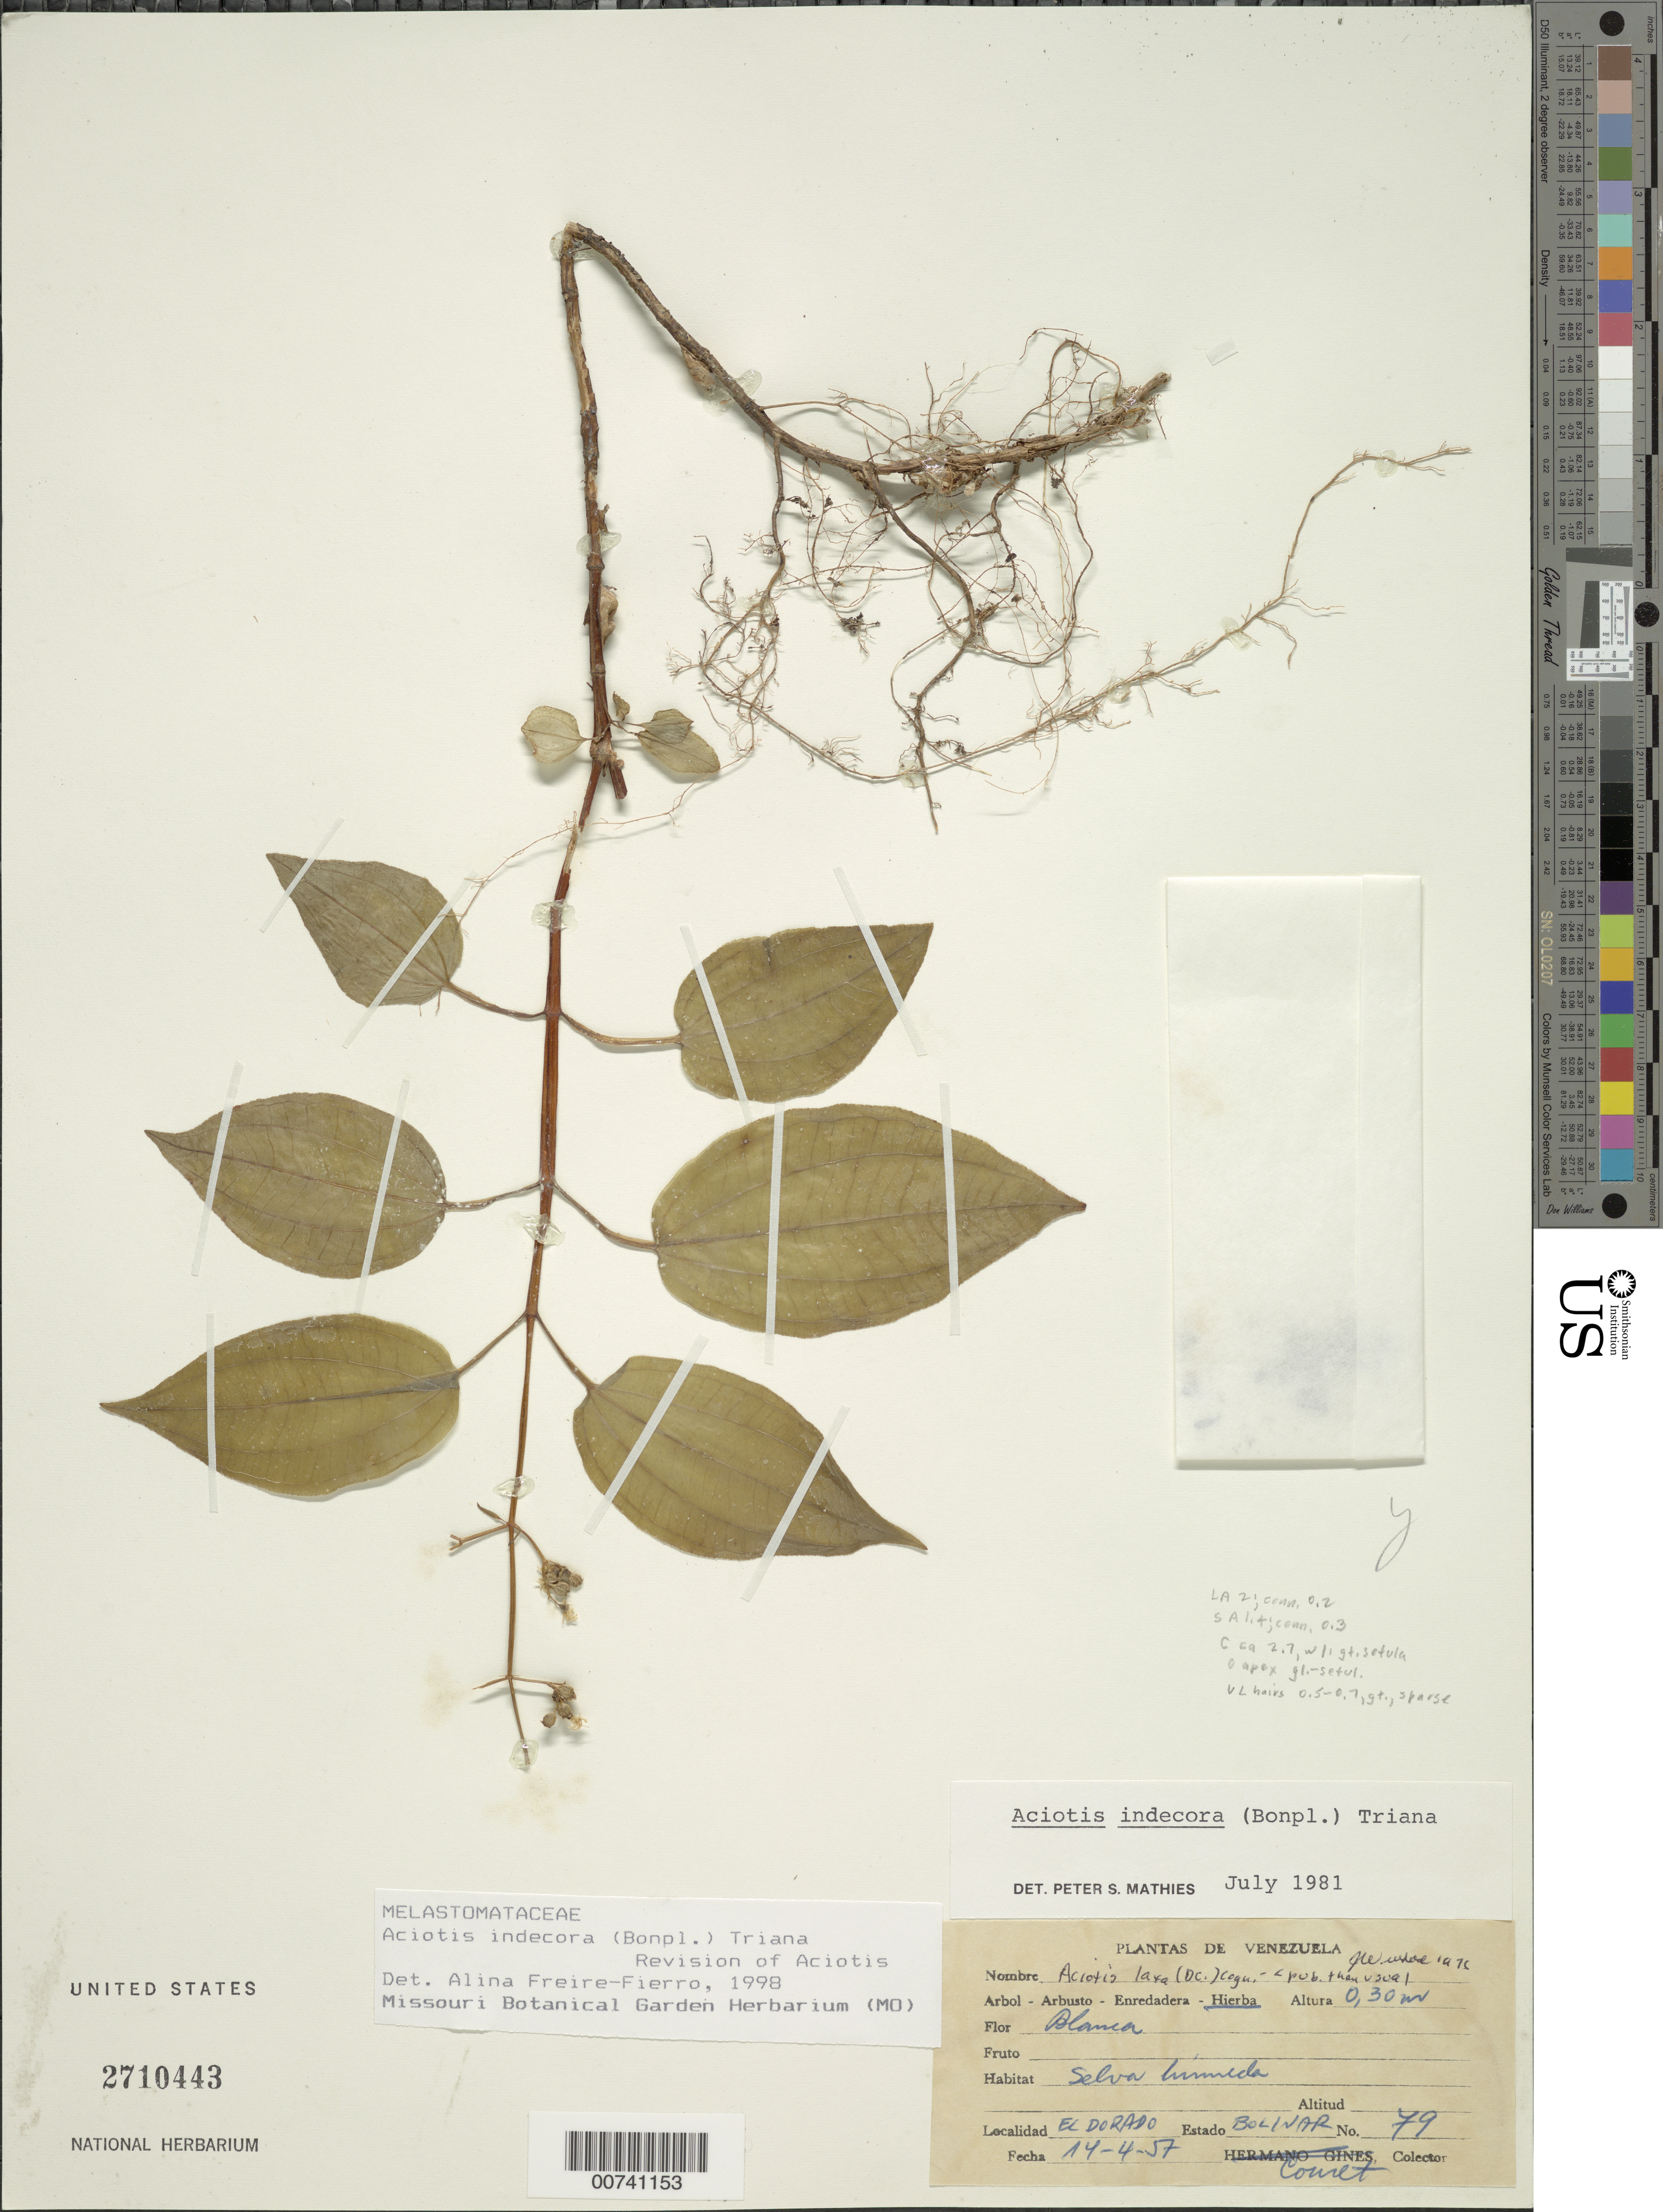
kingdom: Plantae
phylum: Tracheophyta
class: Magnoliopsida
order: Myrtales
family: Melastomataceae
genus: Aciotis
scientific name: Aciotis indecora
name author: (Bonpl.) Triana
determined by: Freire-Fierro, A.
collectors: -. Couret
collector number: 79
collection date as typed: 14-Apr-57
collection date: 1957-04-14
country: Venezuela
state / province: Bolívar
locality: El Dorado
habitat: Wet forest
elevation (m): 1500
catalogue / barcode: US 2710443